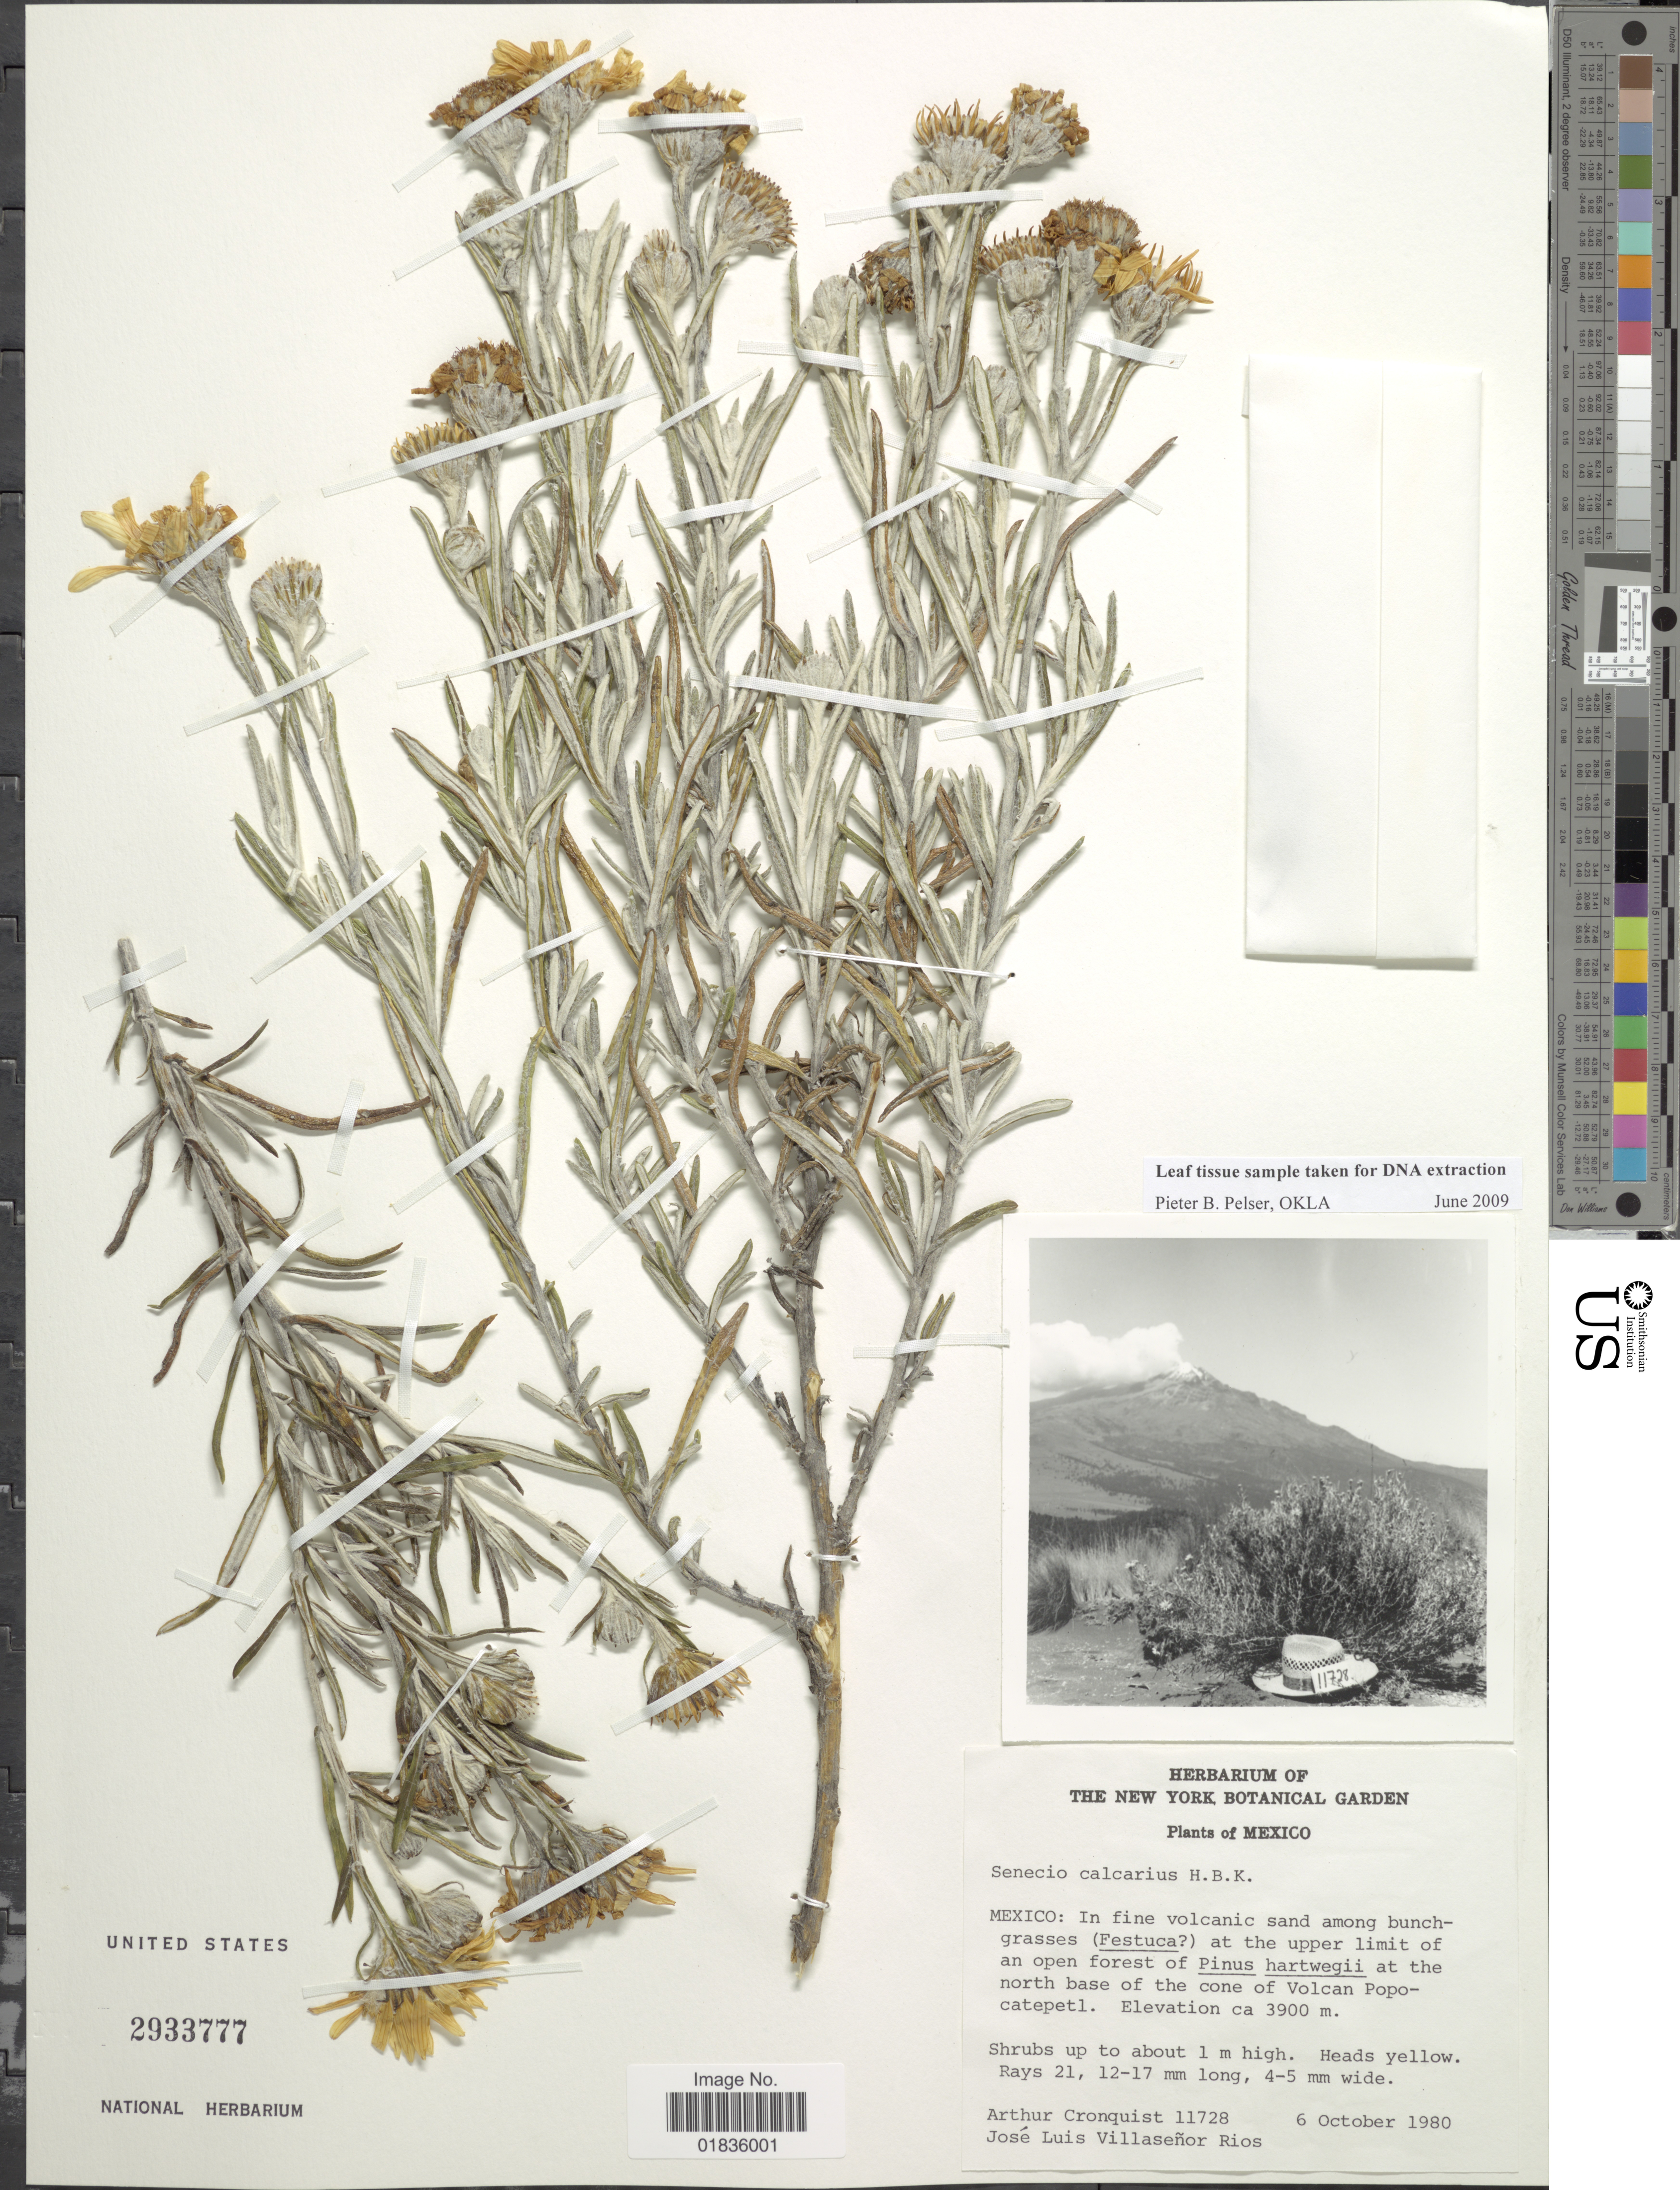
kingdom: Plantae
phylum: Tracheophyta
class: Magnoliopsida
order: Asterales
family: Asteraceae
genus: Senecio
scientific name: Senecio mairetianus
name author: DC.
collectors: A. J. Cronquist & J. L. Villasenor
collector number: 11728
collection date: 1980-10-06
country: Mexico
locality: In fine volcanic sand among bunch-grasses (Festuca [unsure placement]) at the upper limit of an open forest at the north base of the cone of Volcan Popocatepetl.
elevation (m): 3900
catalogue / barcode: US 2933777